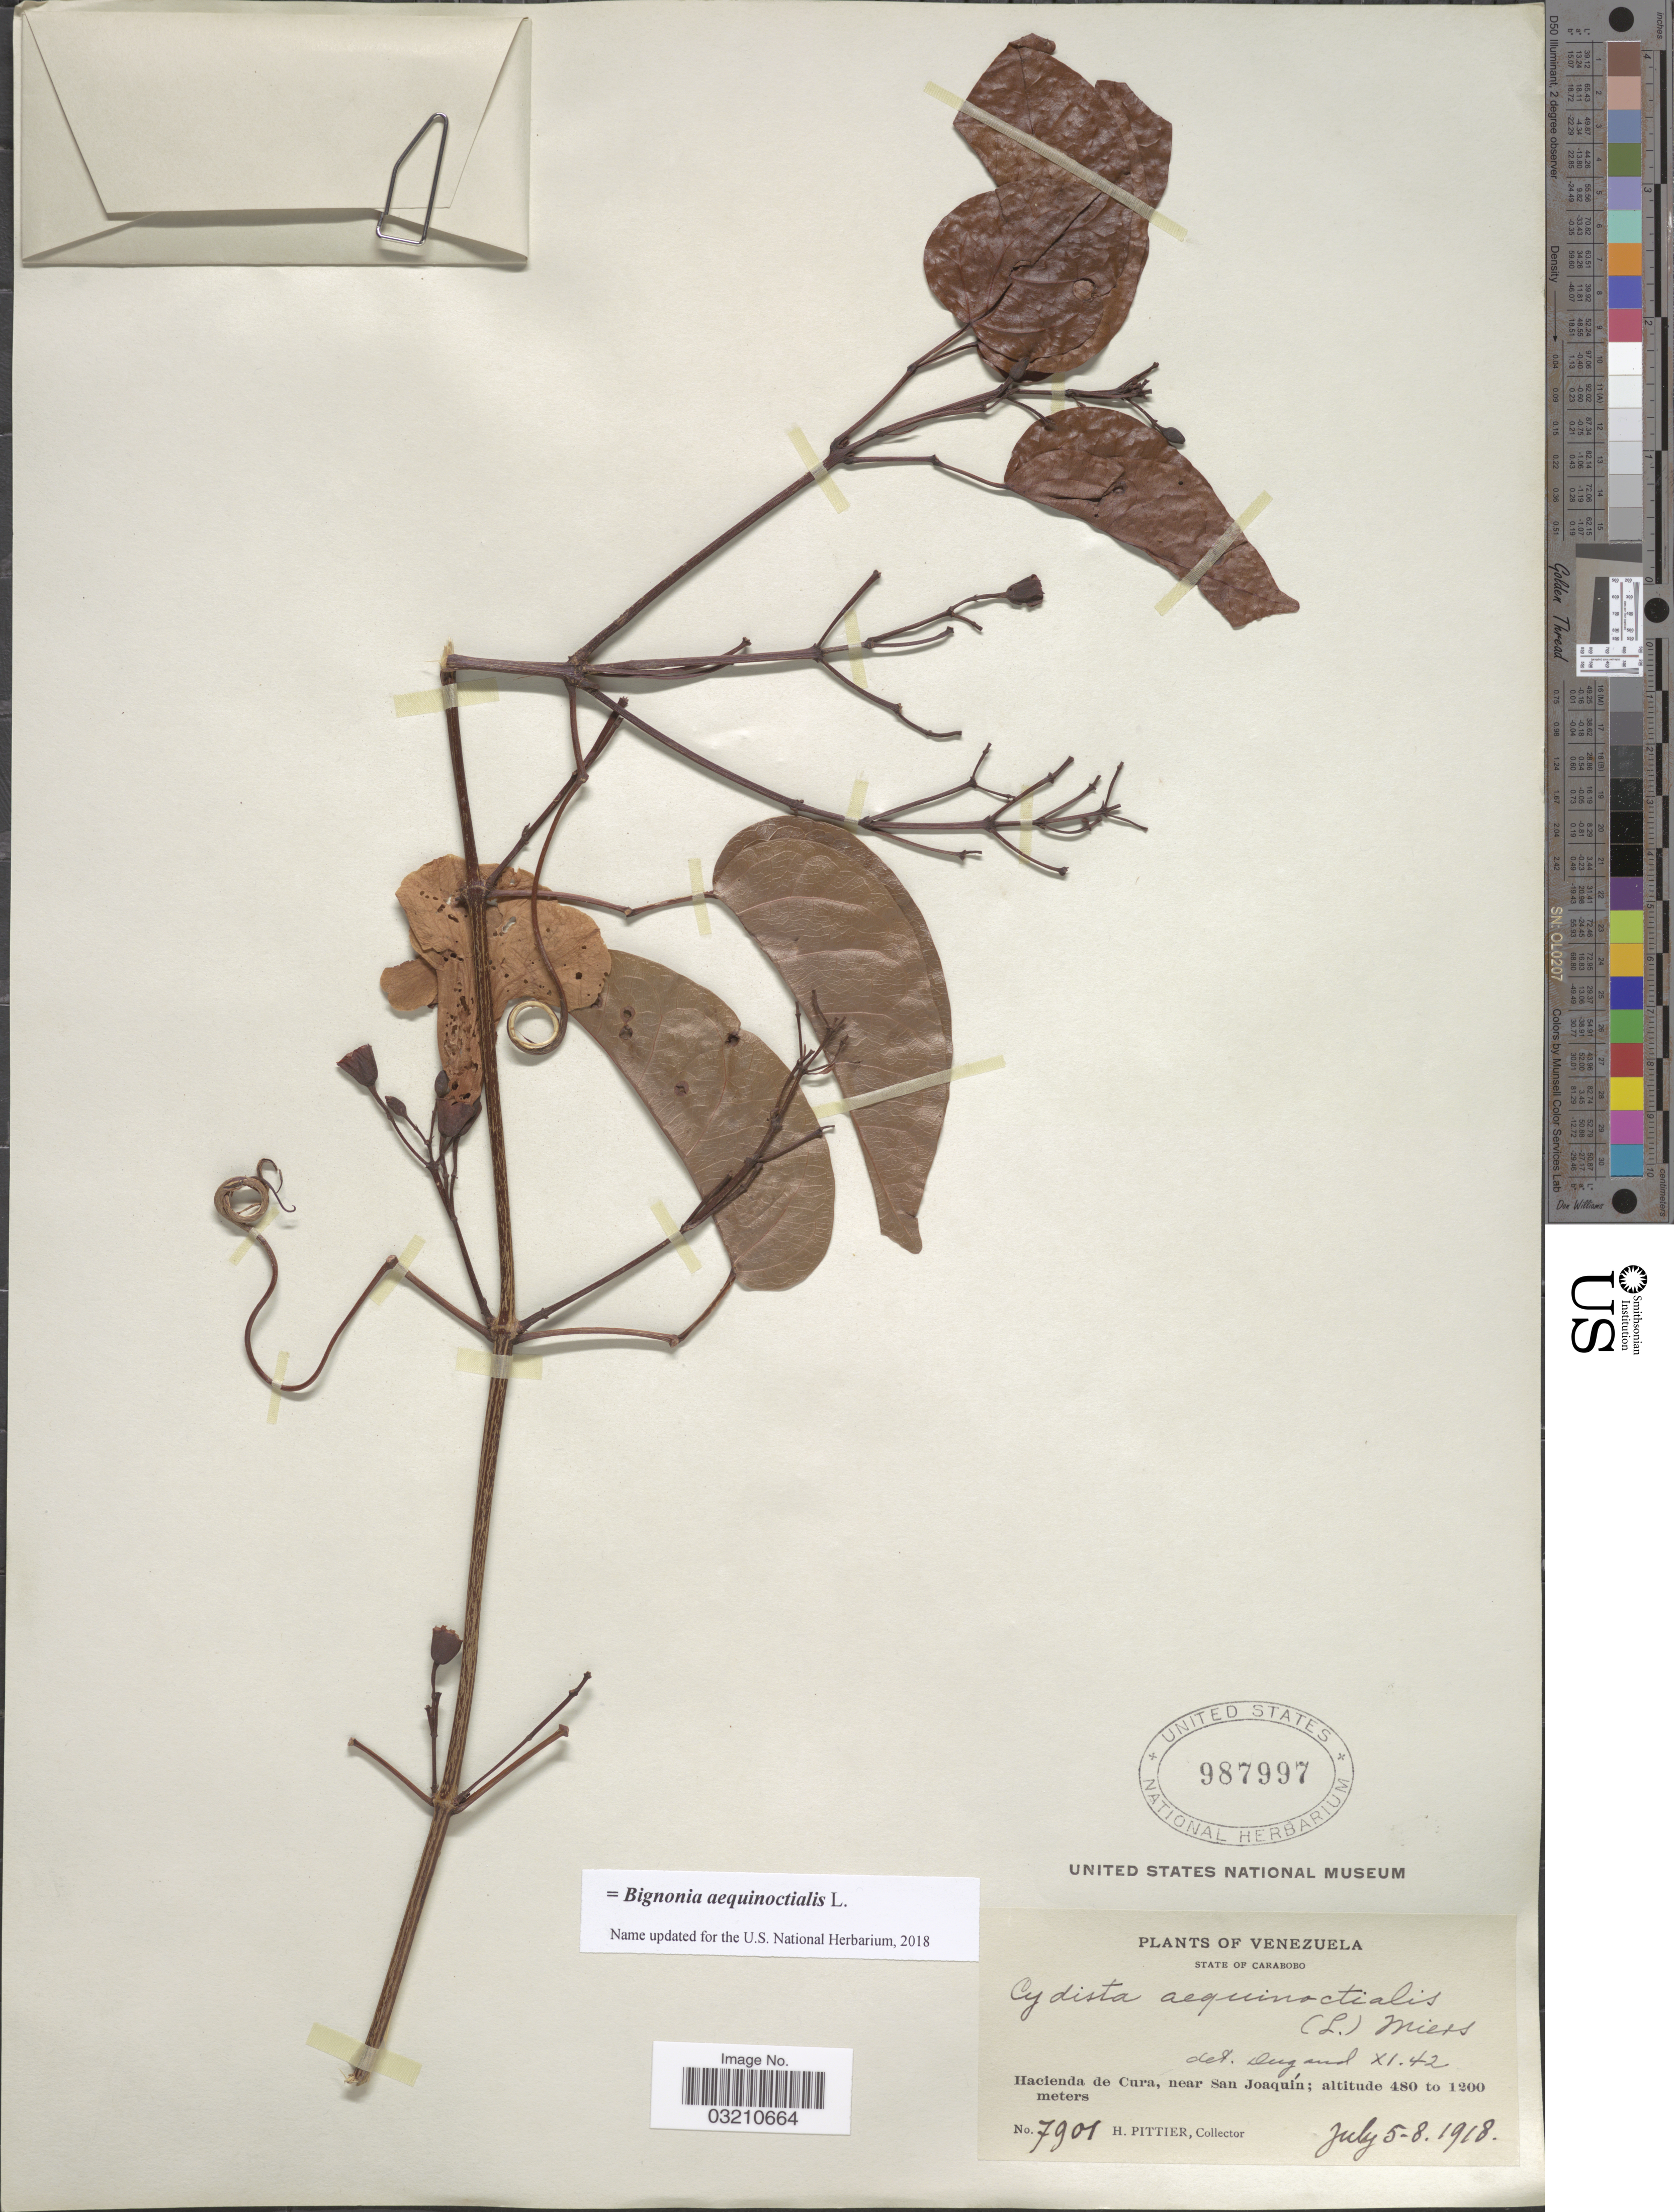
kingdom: Plantae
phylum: Tracheophyta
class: Magnoliopsida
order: Lamiales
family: Bignoniaceae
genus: Bignonia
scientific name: Bignonia aequinoctialis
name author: L.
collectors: H. F. Pittier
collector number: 7901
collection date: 1918-07-05/1918-07-08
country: Venezuela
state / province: Carabobo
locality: Hacienda de Cura, near San Joaquín.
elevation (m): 480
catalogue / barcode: US 987997